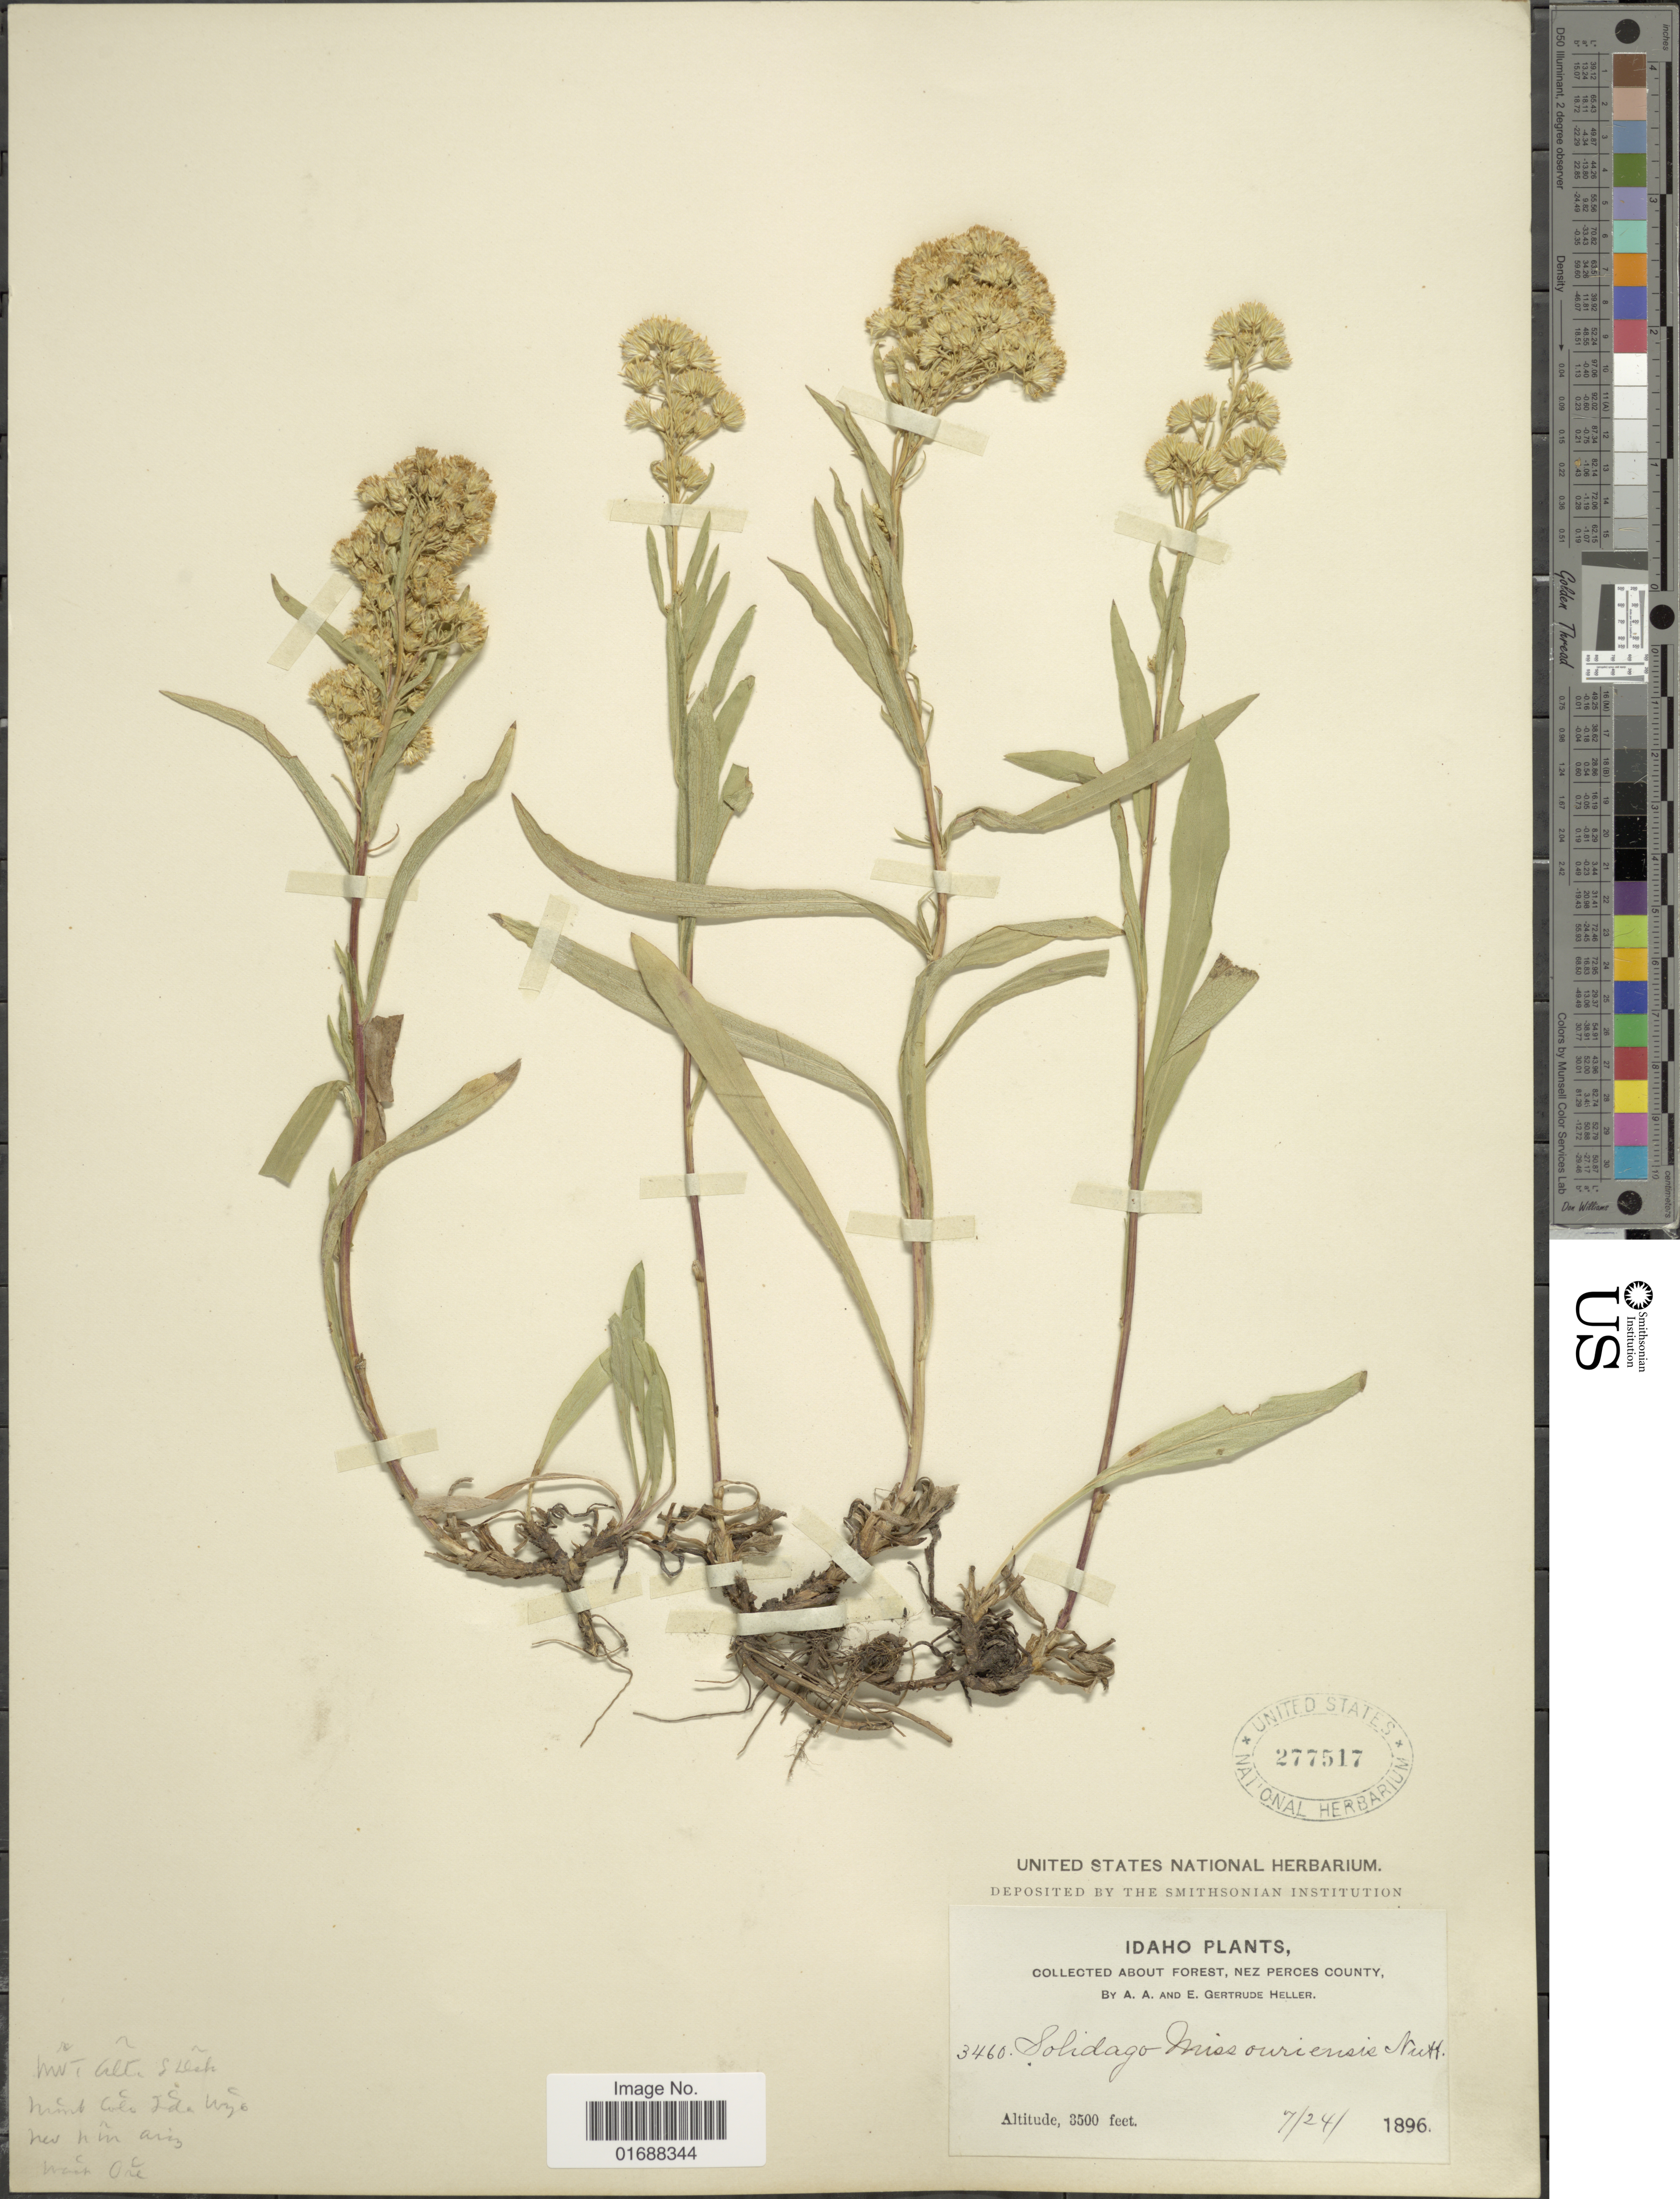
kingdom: Plantae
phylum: Tracheophyta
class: Magnoliopsida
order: Asterales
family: Asteraceae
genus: Solidago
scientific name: Solidago missouriensis var. missouriensis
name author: Nutt.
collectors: A. A. Heller & E. G. Heller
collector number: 3460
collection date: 1896-07-24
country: United States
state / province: Idaho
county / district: Nez Perce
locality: Forest,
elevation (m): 1067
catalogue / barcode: US 277517